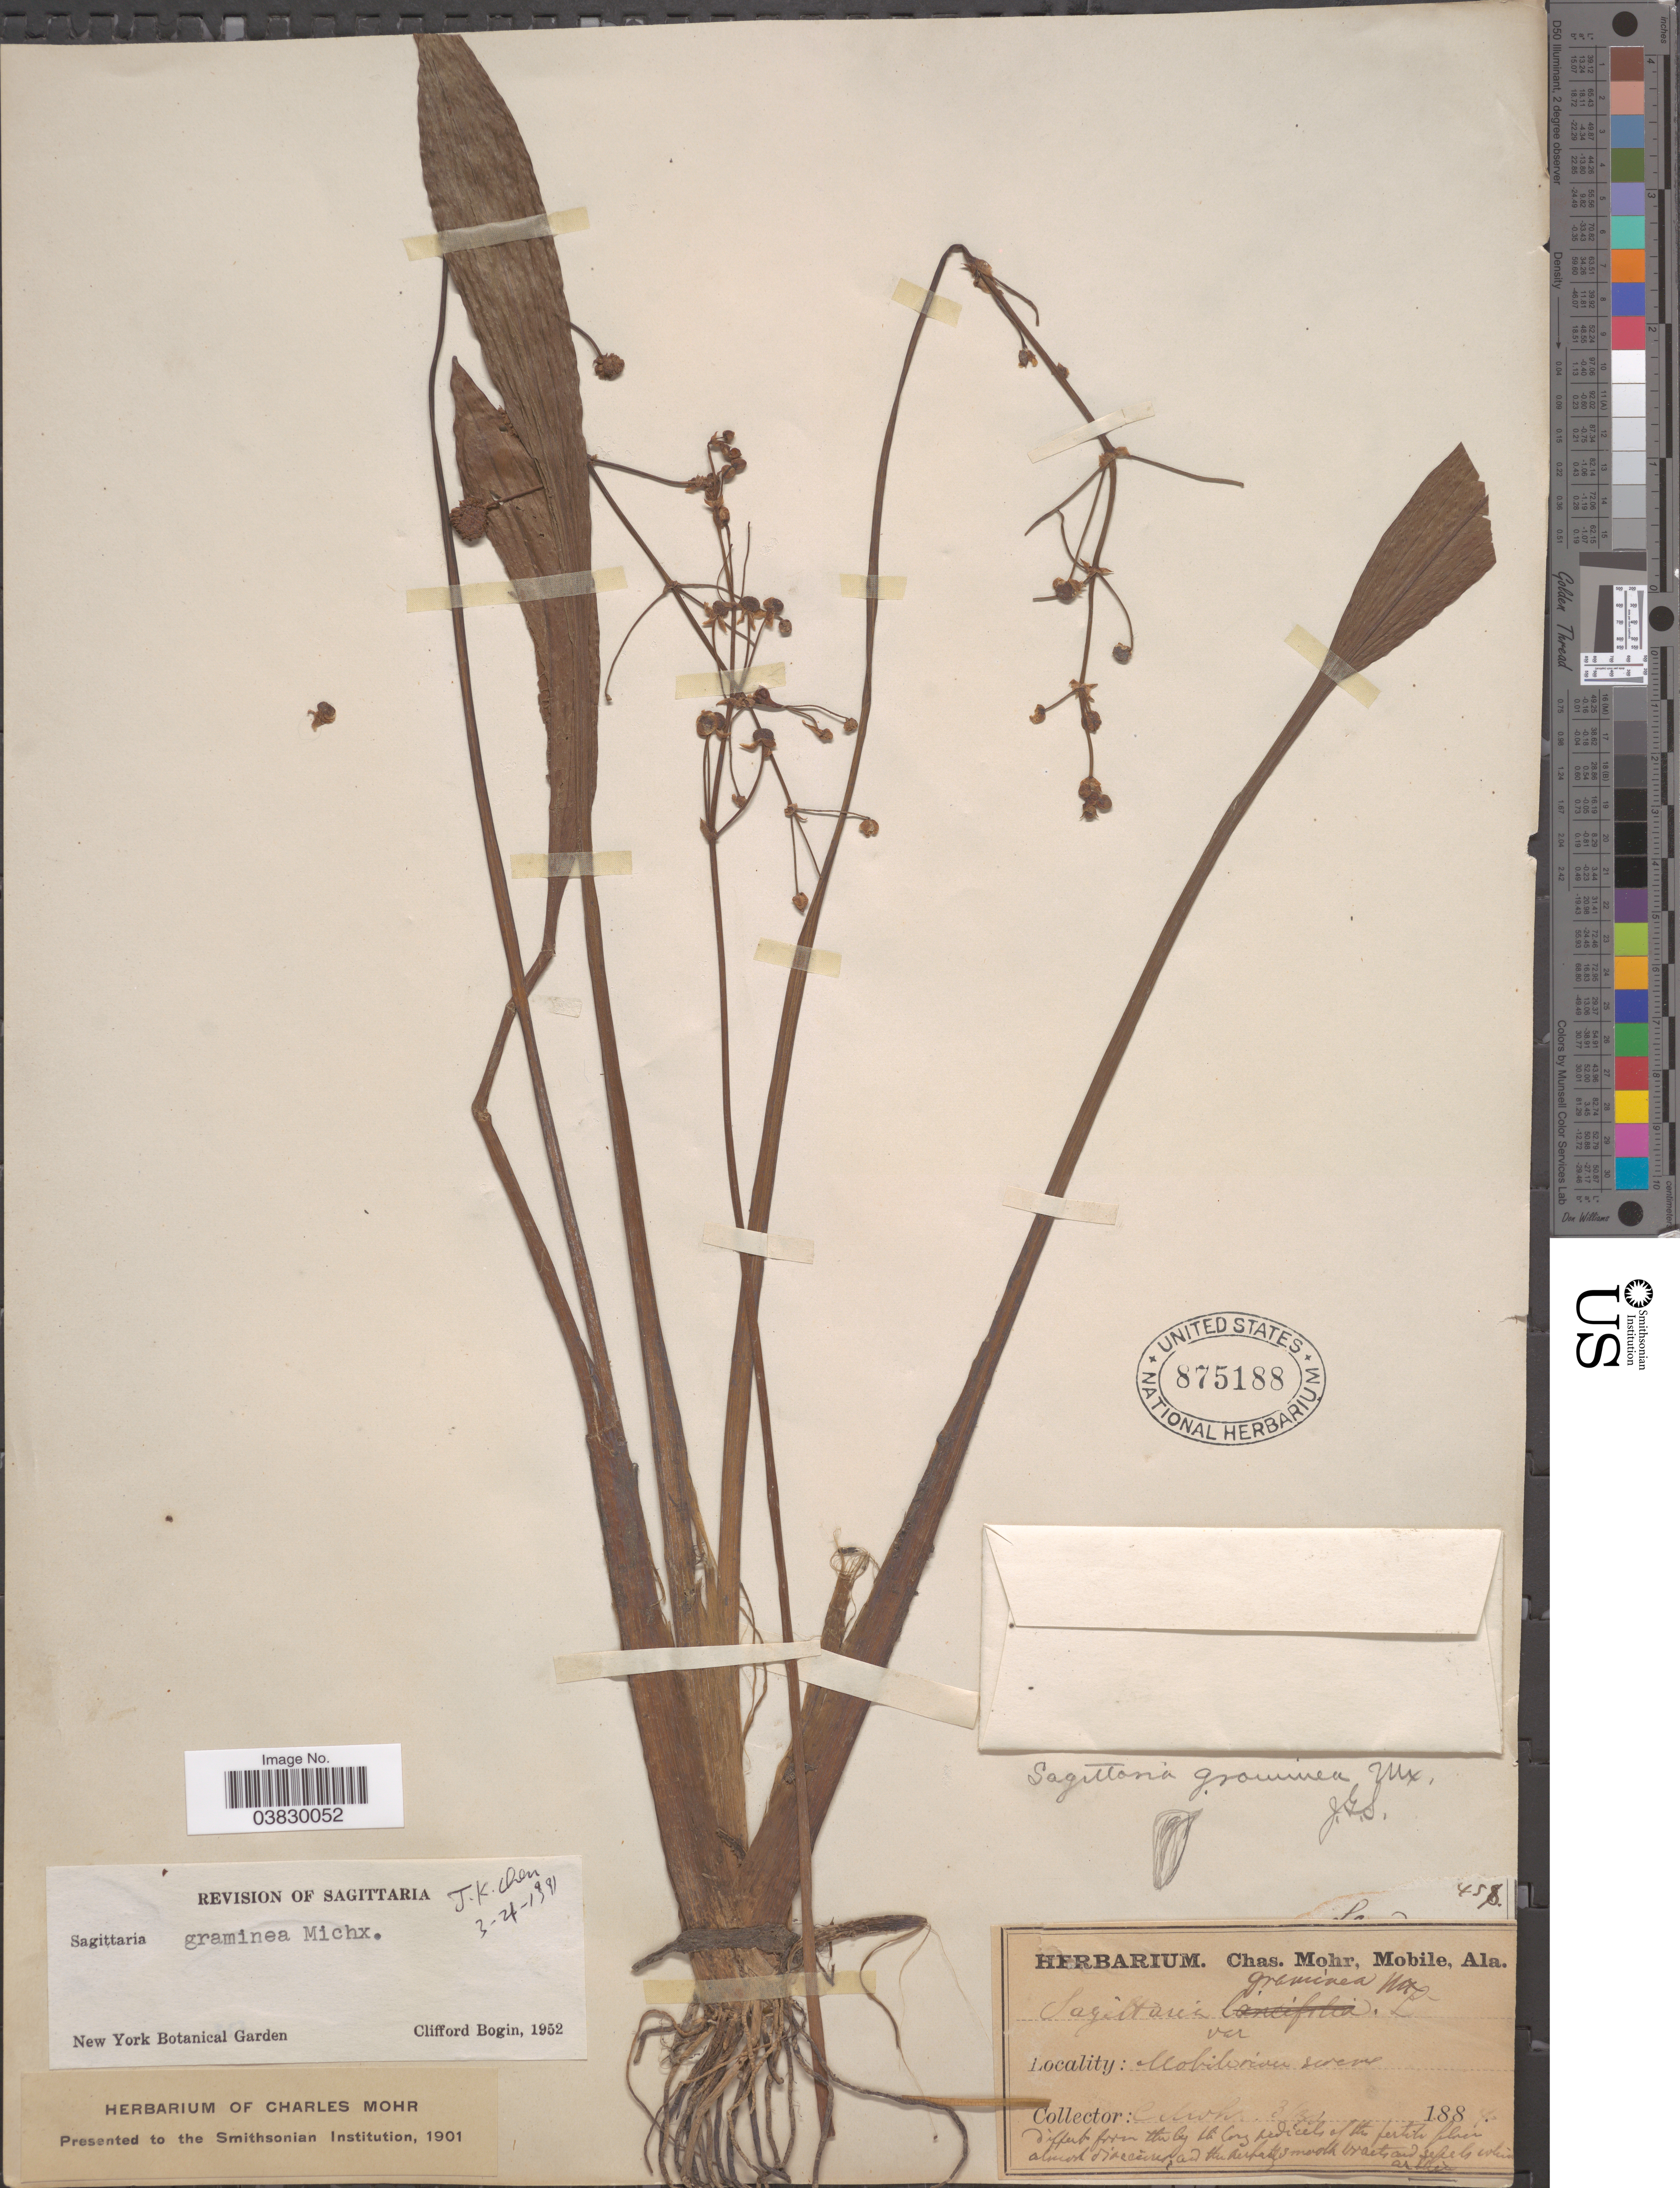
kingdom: Plantae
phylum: Tracheophyta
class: Liliopsida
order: Alismatales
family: Alismataceae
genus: Sagittaria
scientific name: Sagittaria graminea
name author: Michx.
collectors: C. T. Mohr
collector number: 458?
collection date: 1887-03-30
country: United States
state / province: Alabama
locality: Mobile river swamp.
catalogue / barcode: US 875188